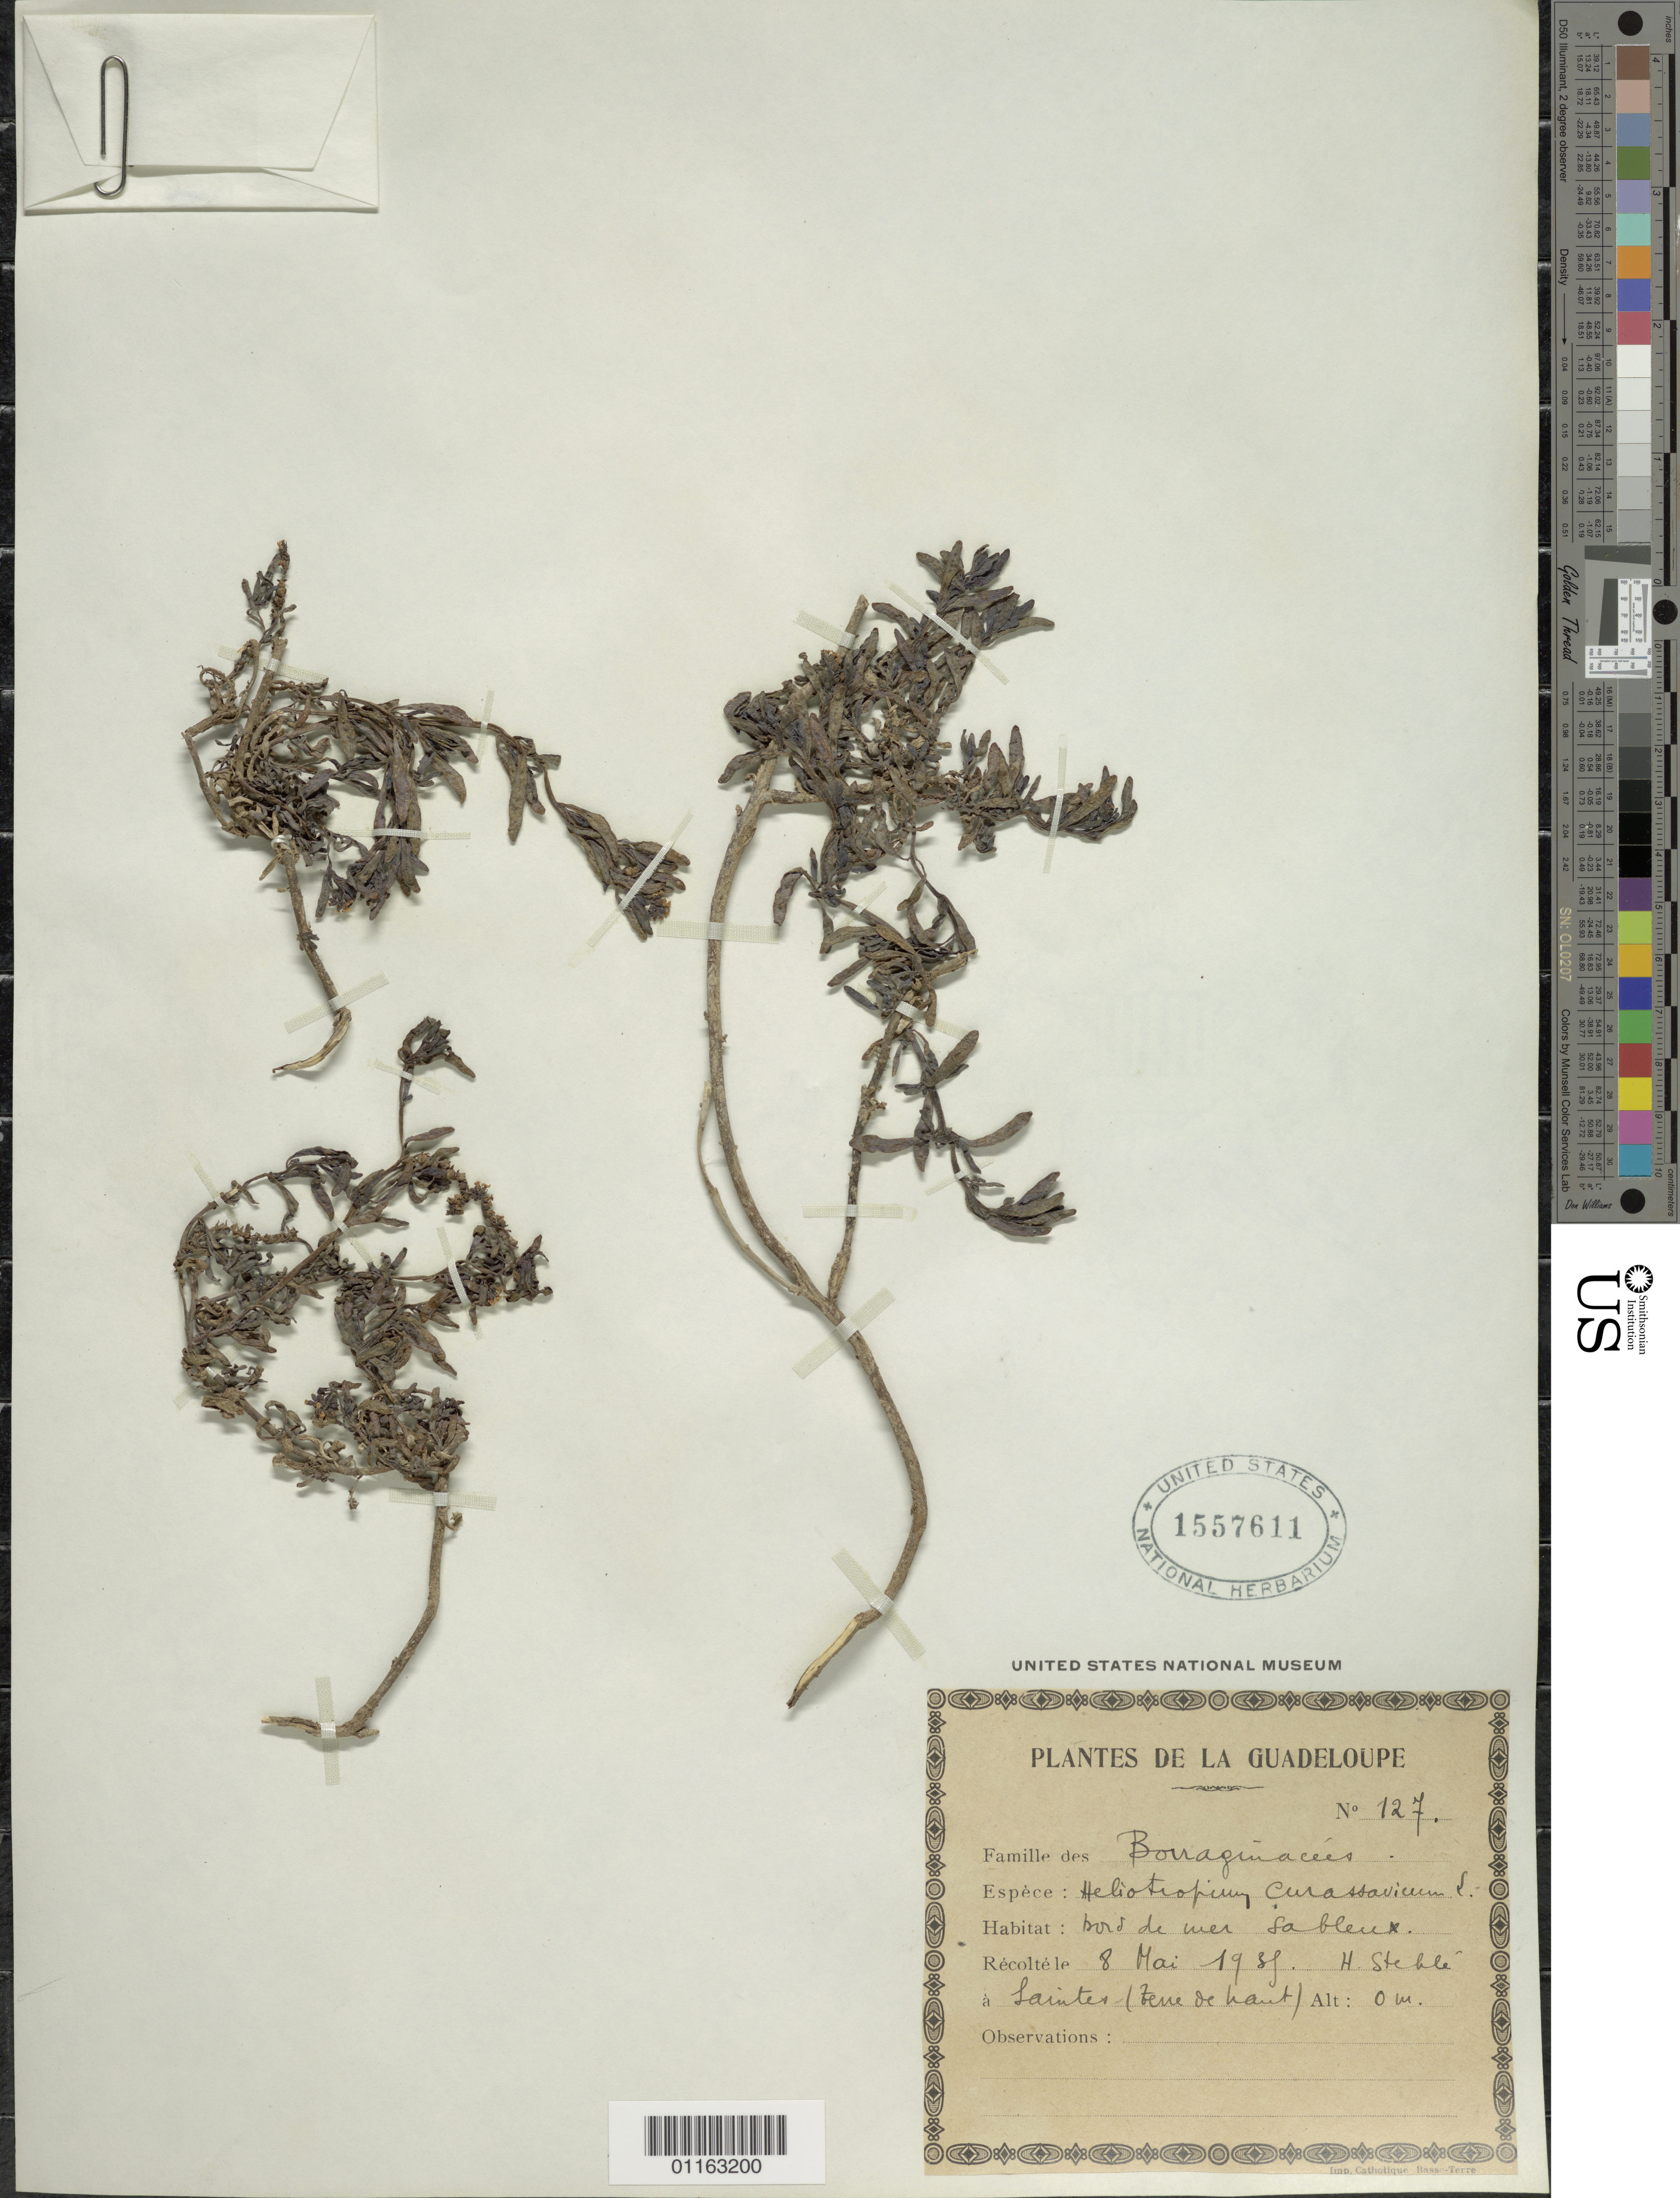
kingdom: Plantae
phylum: Tracheophyta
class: Magnoliopsida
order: Boraginales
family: Heliotropiaceae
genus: Heliotropium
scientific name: Heliotropium curassavicum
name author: L.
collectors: H. Stehlé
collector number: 127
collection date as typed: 08 May 1931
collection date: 1931-05-08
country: Guadeloupe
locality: Saintes (terre de haut; bois de mer sableux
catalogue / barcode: US 1557611